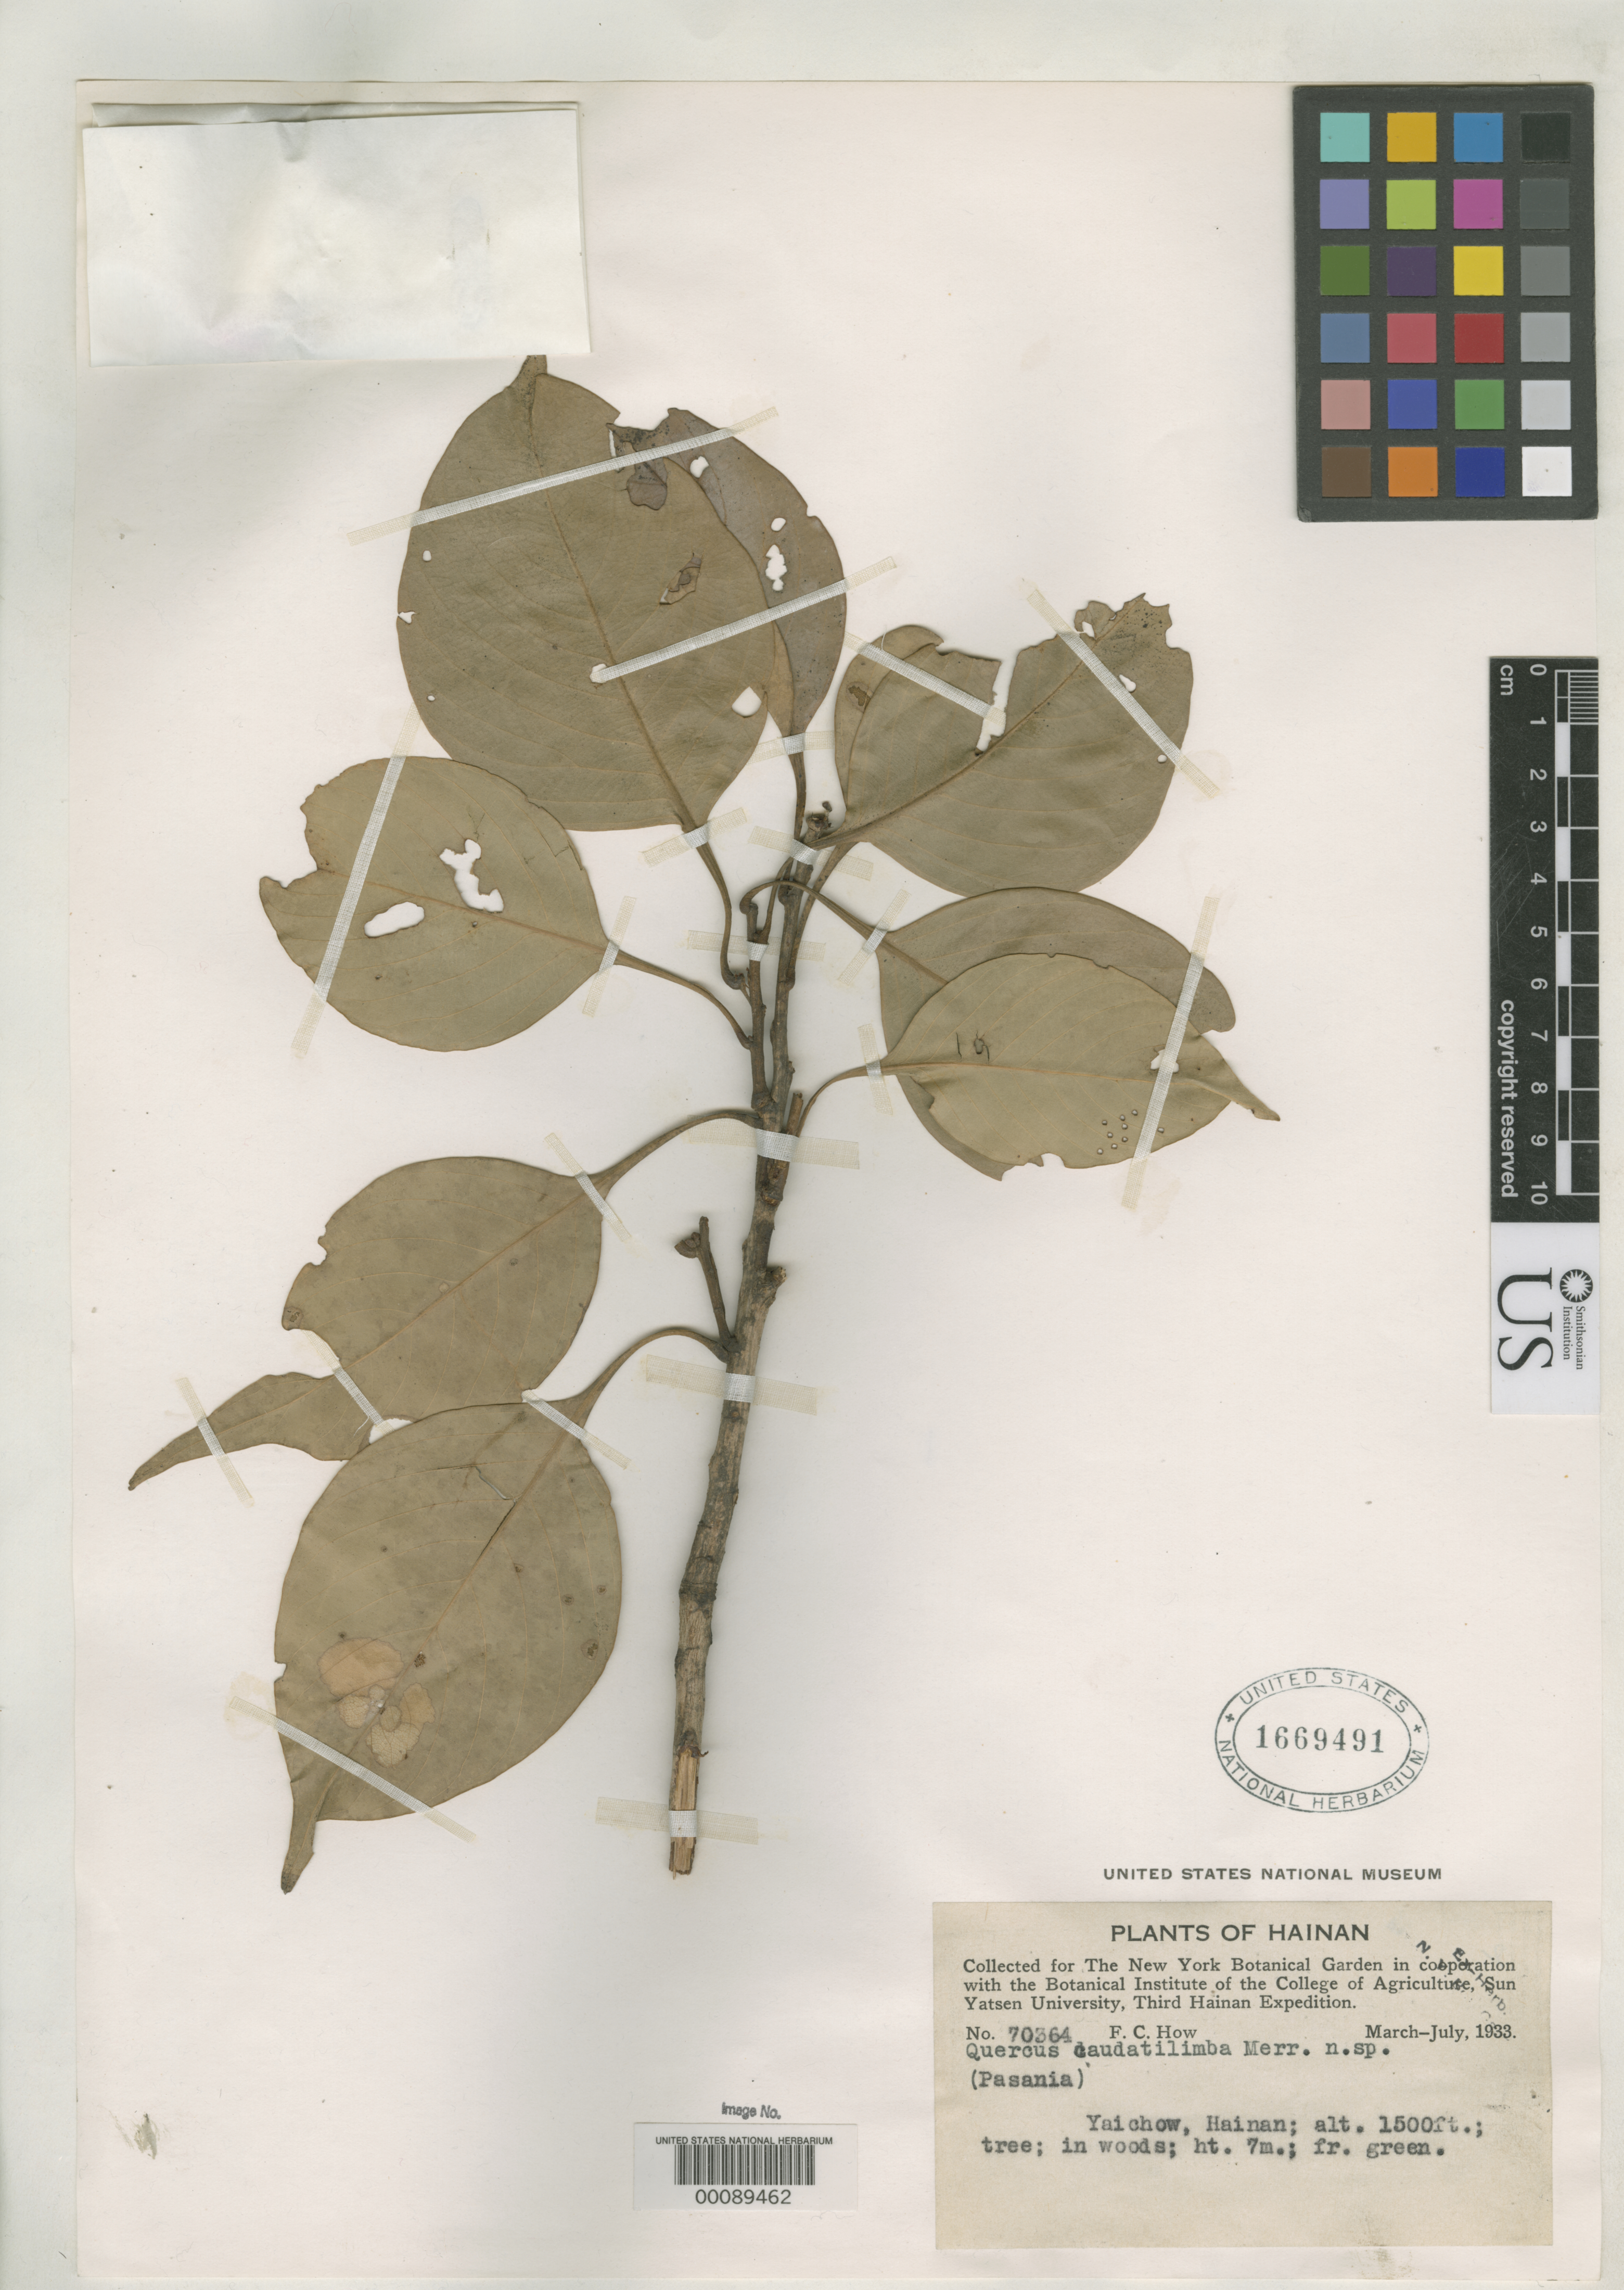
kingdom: Plantae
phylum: Tracheophyta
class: Magnoliopsida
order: Fagales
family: Fagaceae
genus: Quercus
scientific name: Quercus caudatilimba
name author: Merr.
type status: Isotype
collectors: F. How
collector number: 70364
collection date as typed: Mar 1933 to -- Jul 1933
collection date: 1933-03/1933-07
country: China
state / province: Hainan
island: Hainan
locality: Yai Chow.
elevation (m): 457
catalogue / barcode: US 1669491